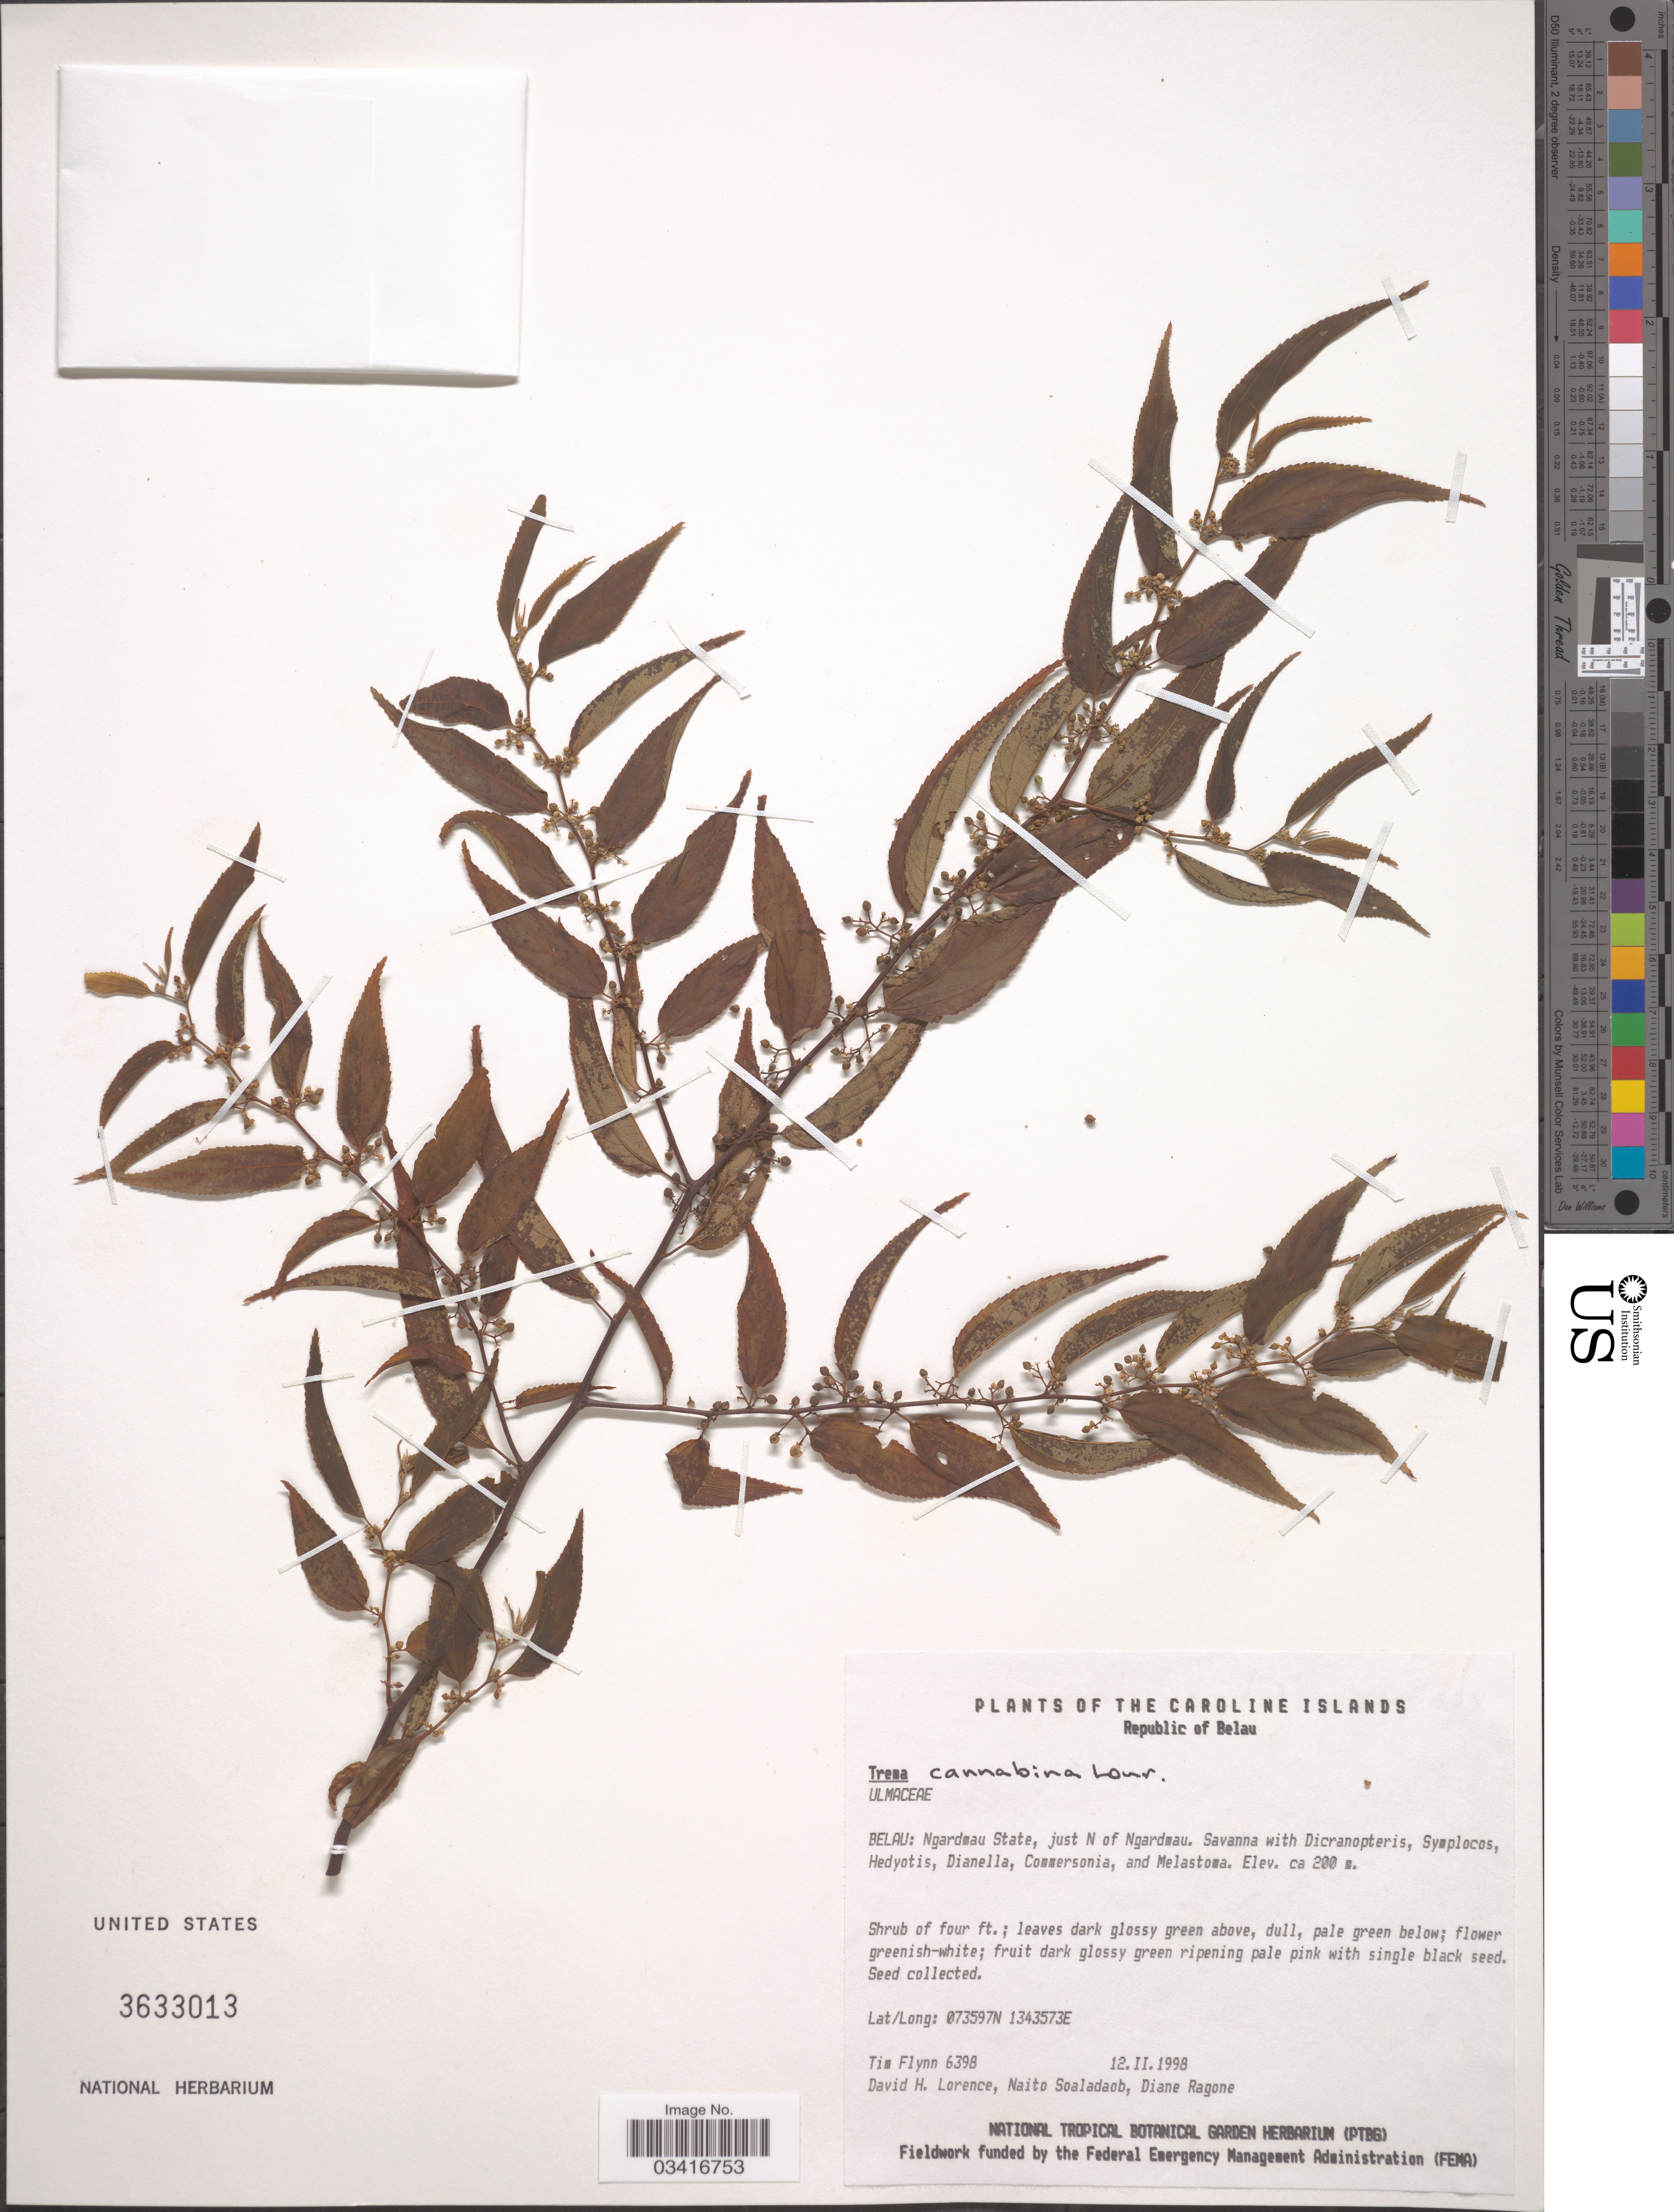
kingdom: Plantae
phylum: Tracheophyta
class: Magnoliopsida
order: Rosales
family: Cannabaceae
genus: Trema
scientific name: Trema cannabina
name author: Lour.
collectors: T. W. Flynn, D. Lorence, N. Soaladaob & D. Ragone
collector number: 6398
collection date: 1998-02-12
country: Palau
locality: The Caroline Islands. Republic of Belau. Ngardmau State, just N of Ngardmau.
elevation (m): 200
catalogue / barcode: US 3633013